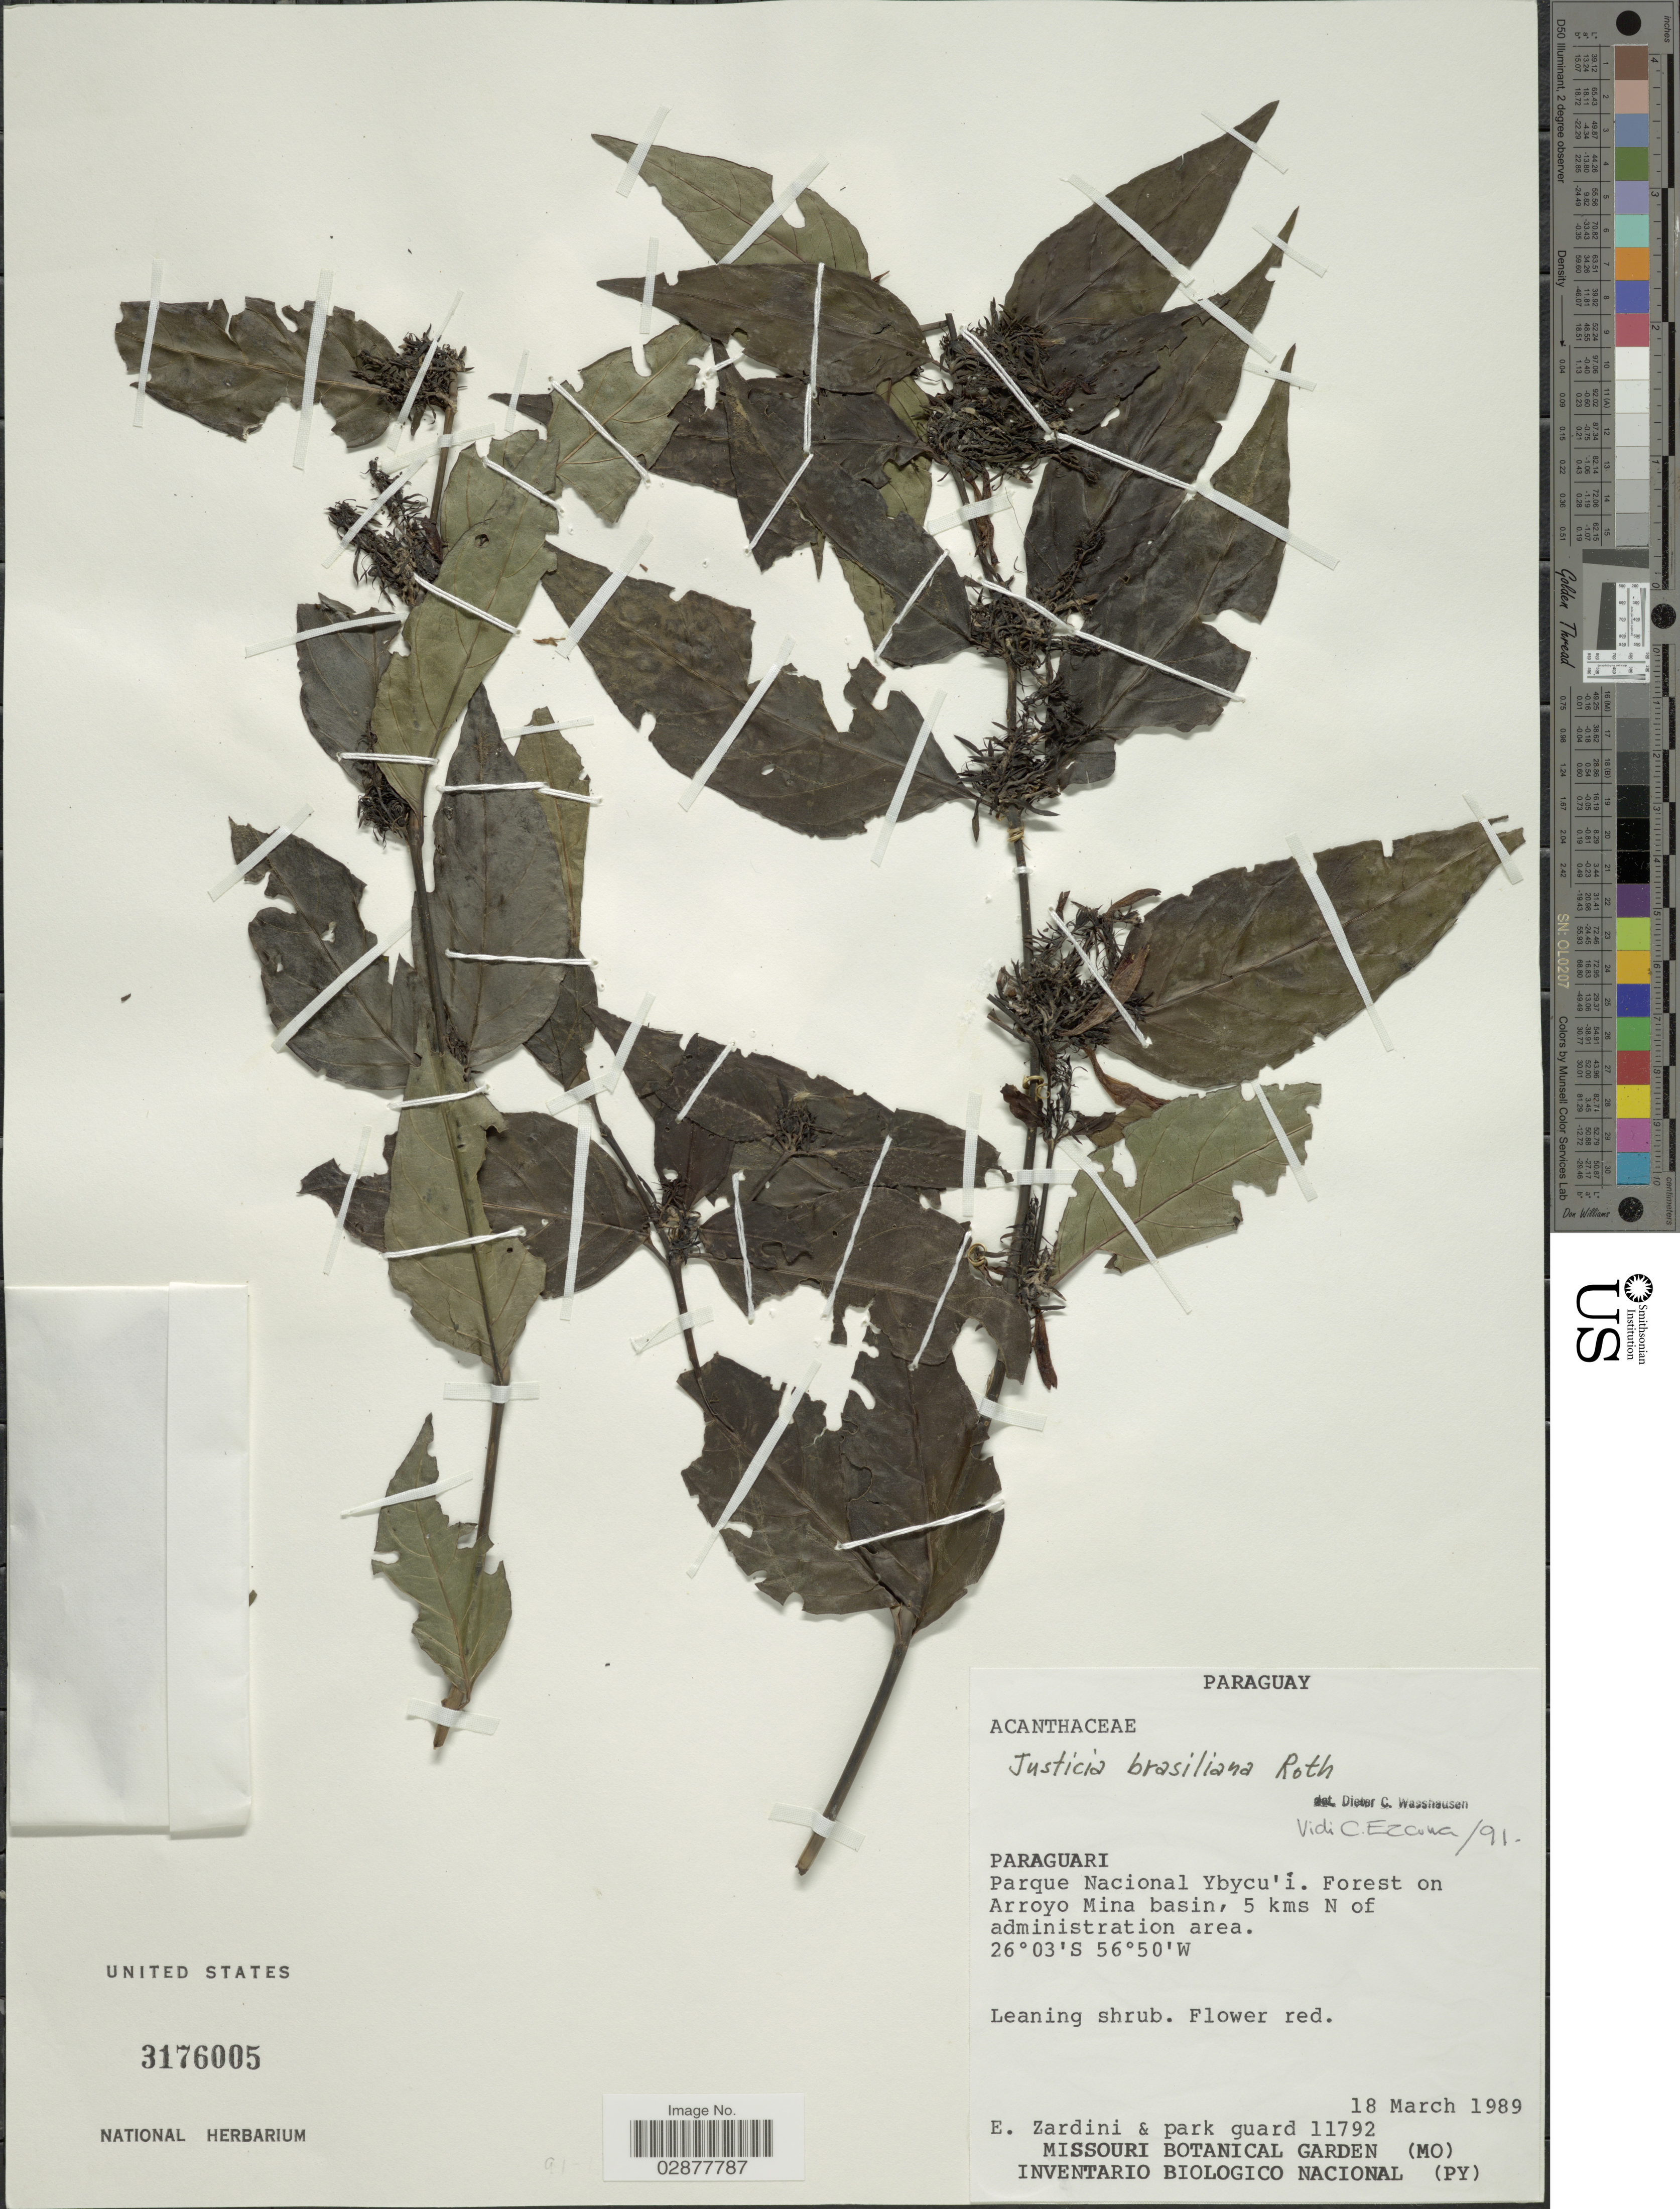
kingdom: Plantae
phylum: Tracheophyta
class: Magnoliopsida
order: Lamiales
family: Acanthaceae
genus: Justicia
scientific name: Justicia brasiliana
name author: Roth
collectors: E. Zardini & Park guard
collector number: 11792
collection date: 1989-03-18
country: Paraguay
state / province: Paraguari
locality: Parque Nacional Ybycu'i. Forest on Arroyo Mina basin, 5 kms N of administration area.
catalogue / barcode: US 3176005